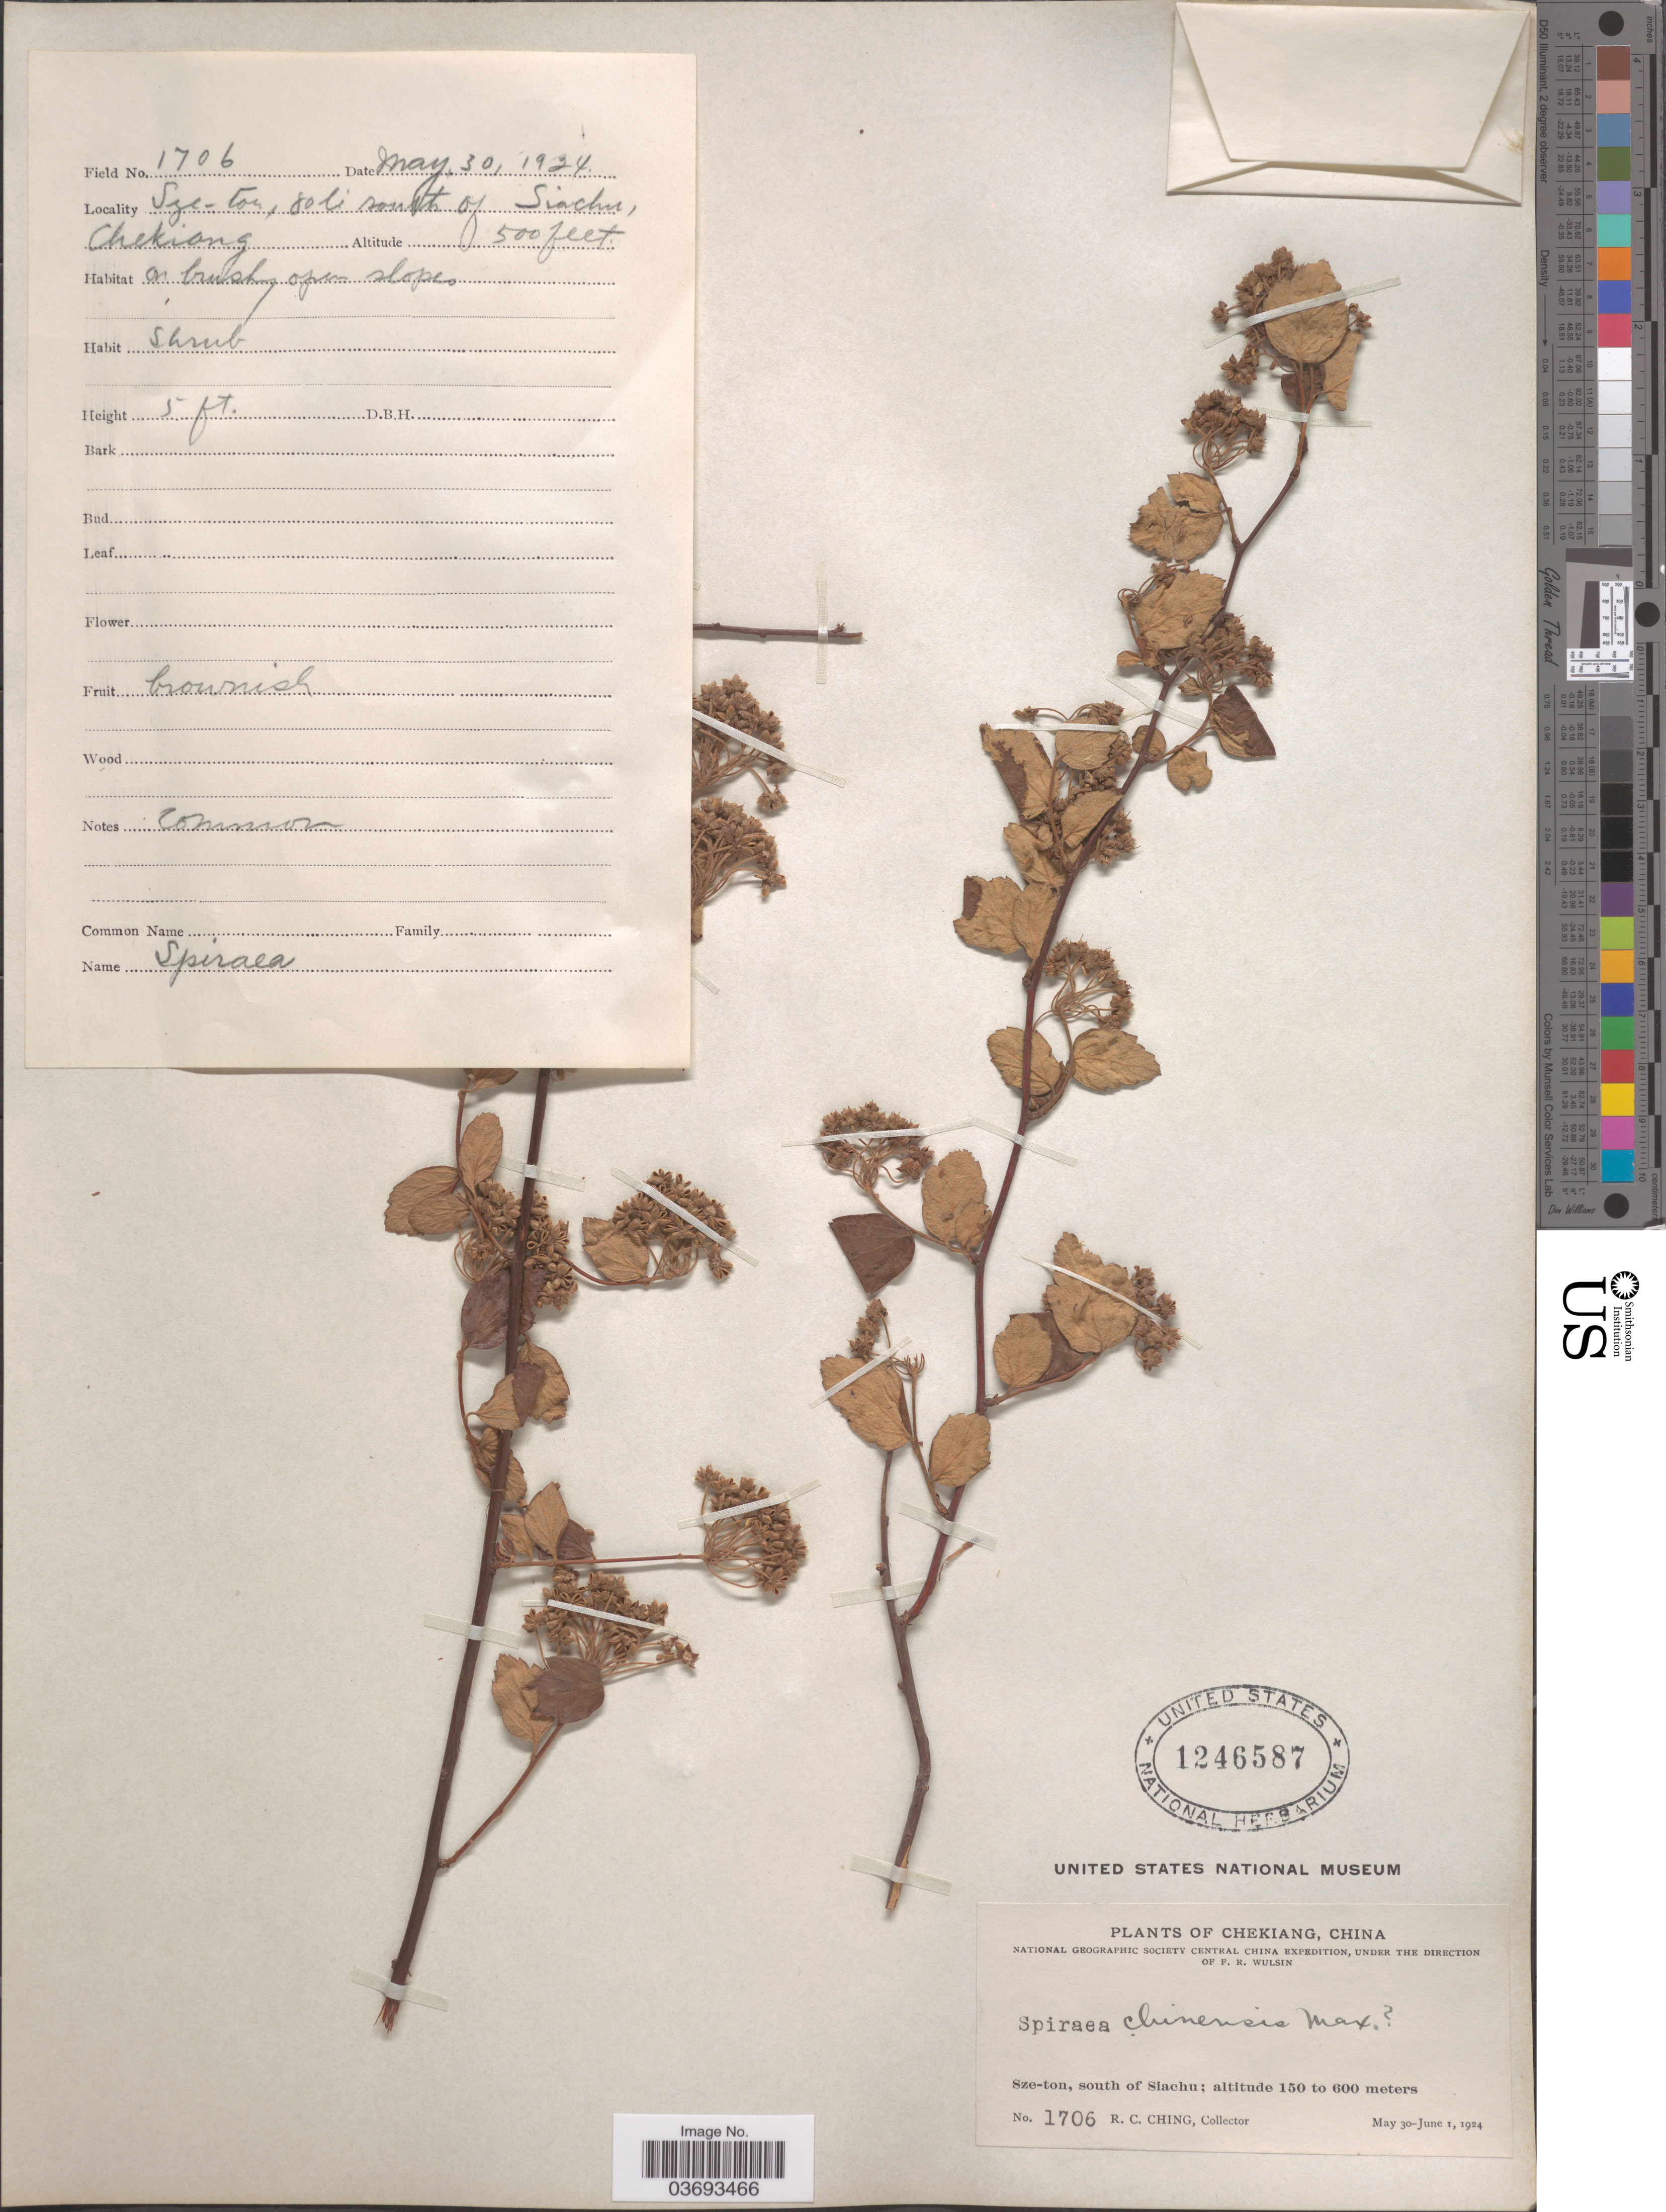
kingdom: Plantae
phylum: Tracheophyta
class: Magnoliopsida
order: Rosales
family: Rosaceae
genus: Spiraea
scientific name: Spiraea chinensis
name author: Maxim.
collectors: R. C. Ching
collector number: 1706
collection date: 1924-05-30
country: China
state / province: Zhejiang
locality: Sze-ton, 80 li south of Siachu, Chekiang. Sze-ton, south of Siachu.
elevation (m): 152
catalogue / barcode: US 1246587